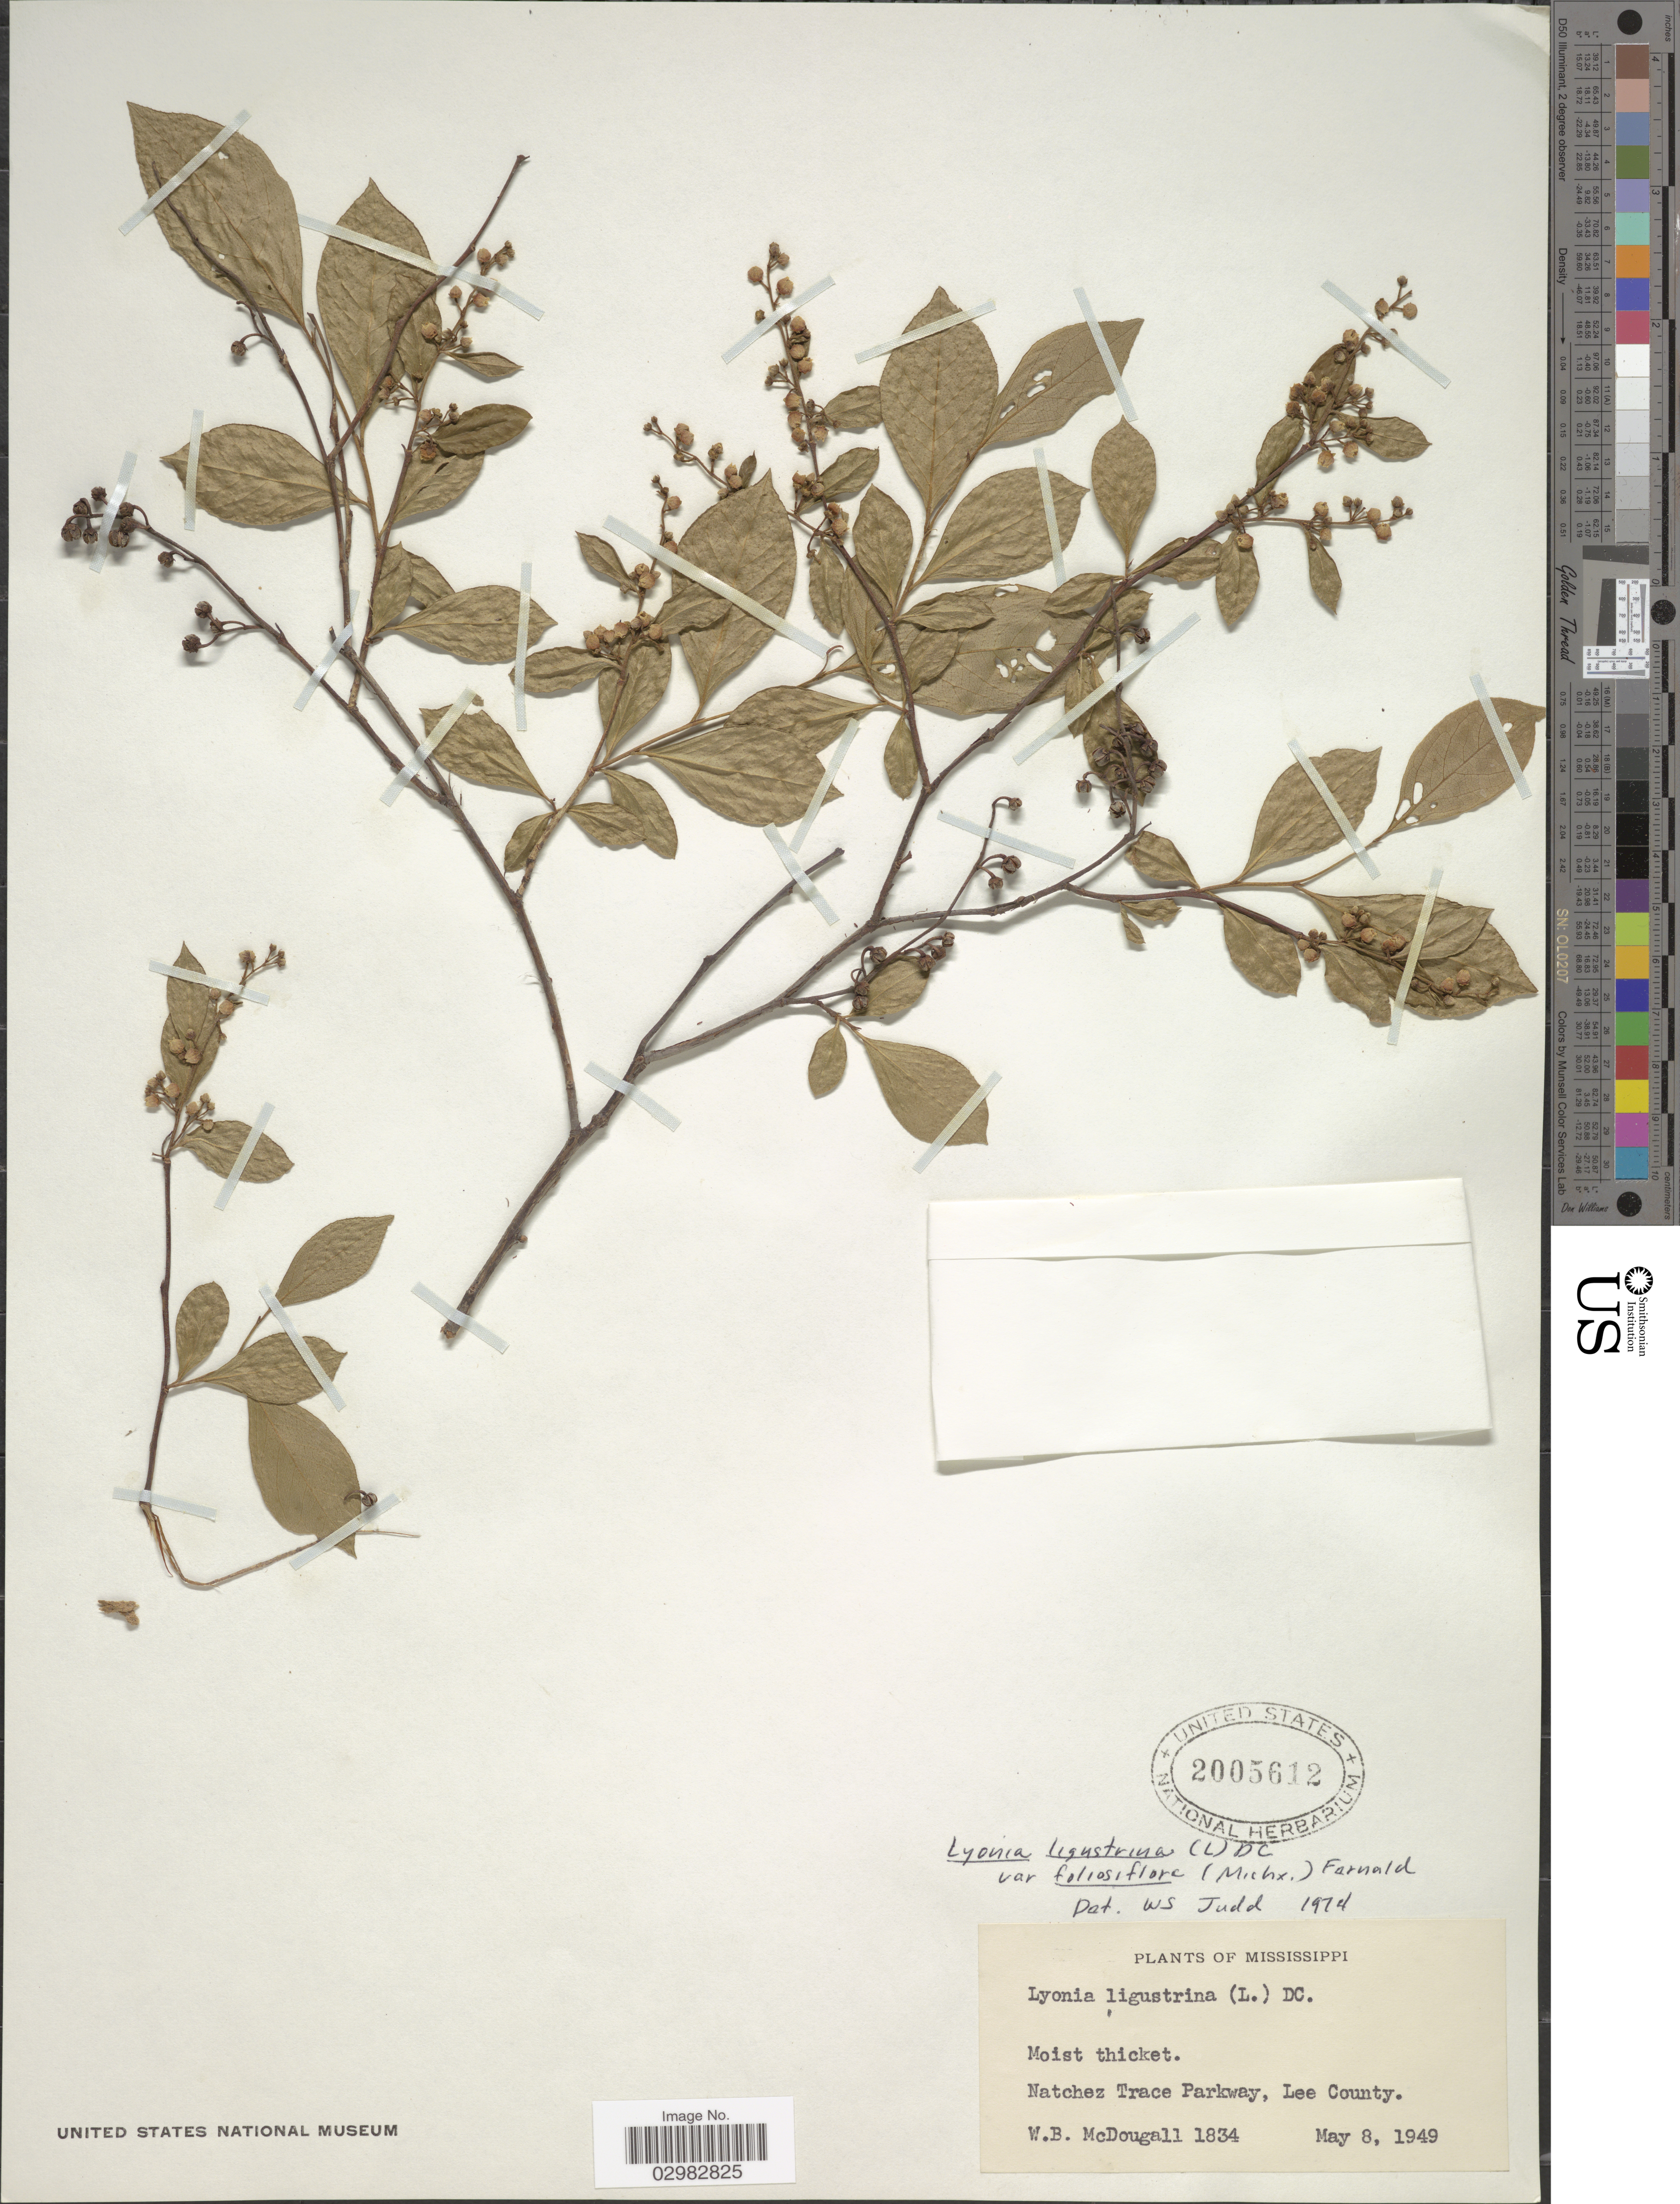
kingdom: Plantae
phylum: Tracheophyta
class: Magnoliopsida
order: Ericales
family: Ericaceae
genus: Lyonia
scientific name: Lyonia ligustrina var. foliosiflora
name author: (Michx.) Fernald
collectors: W. B. McDougall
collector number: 1834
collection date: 1949-05-08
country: United States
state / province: Mississippi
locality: Natchez Trace Parkway, Lee County.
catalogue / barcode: US 2005612